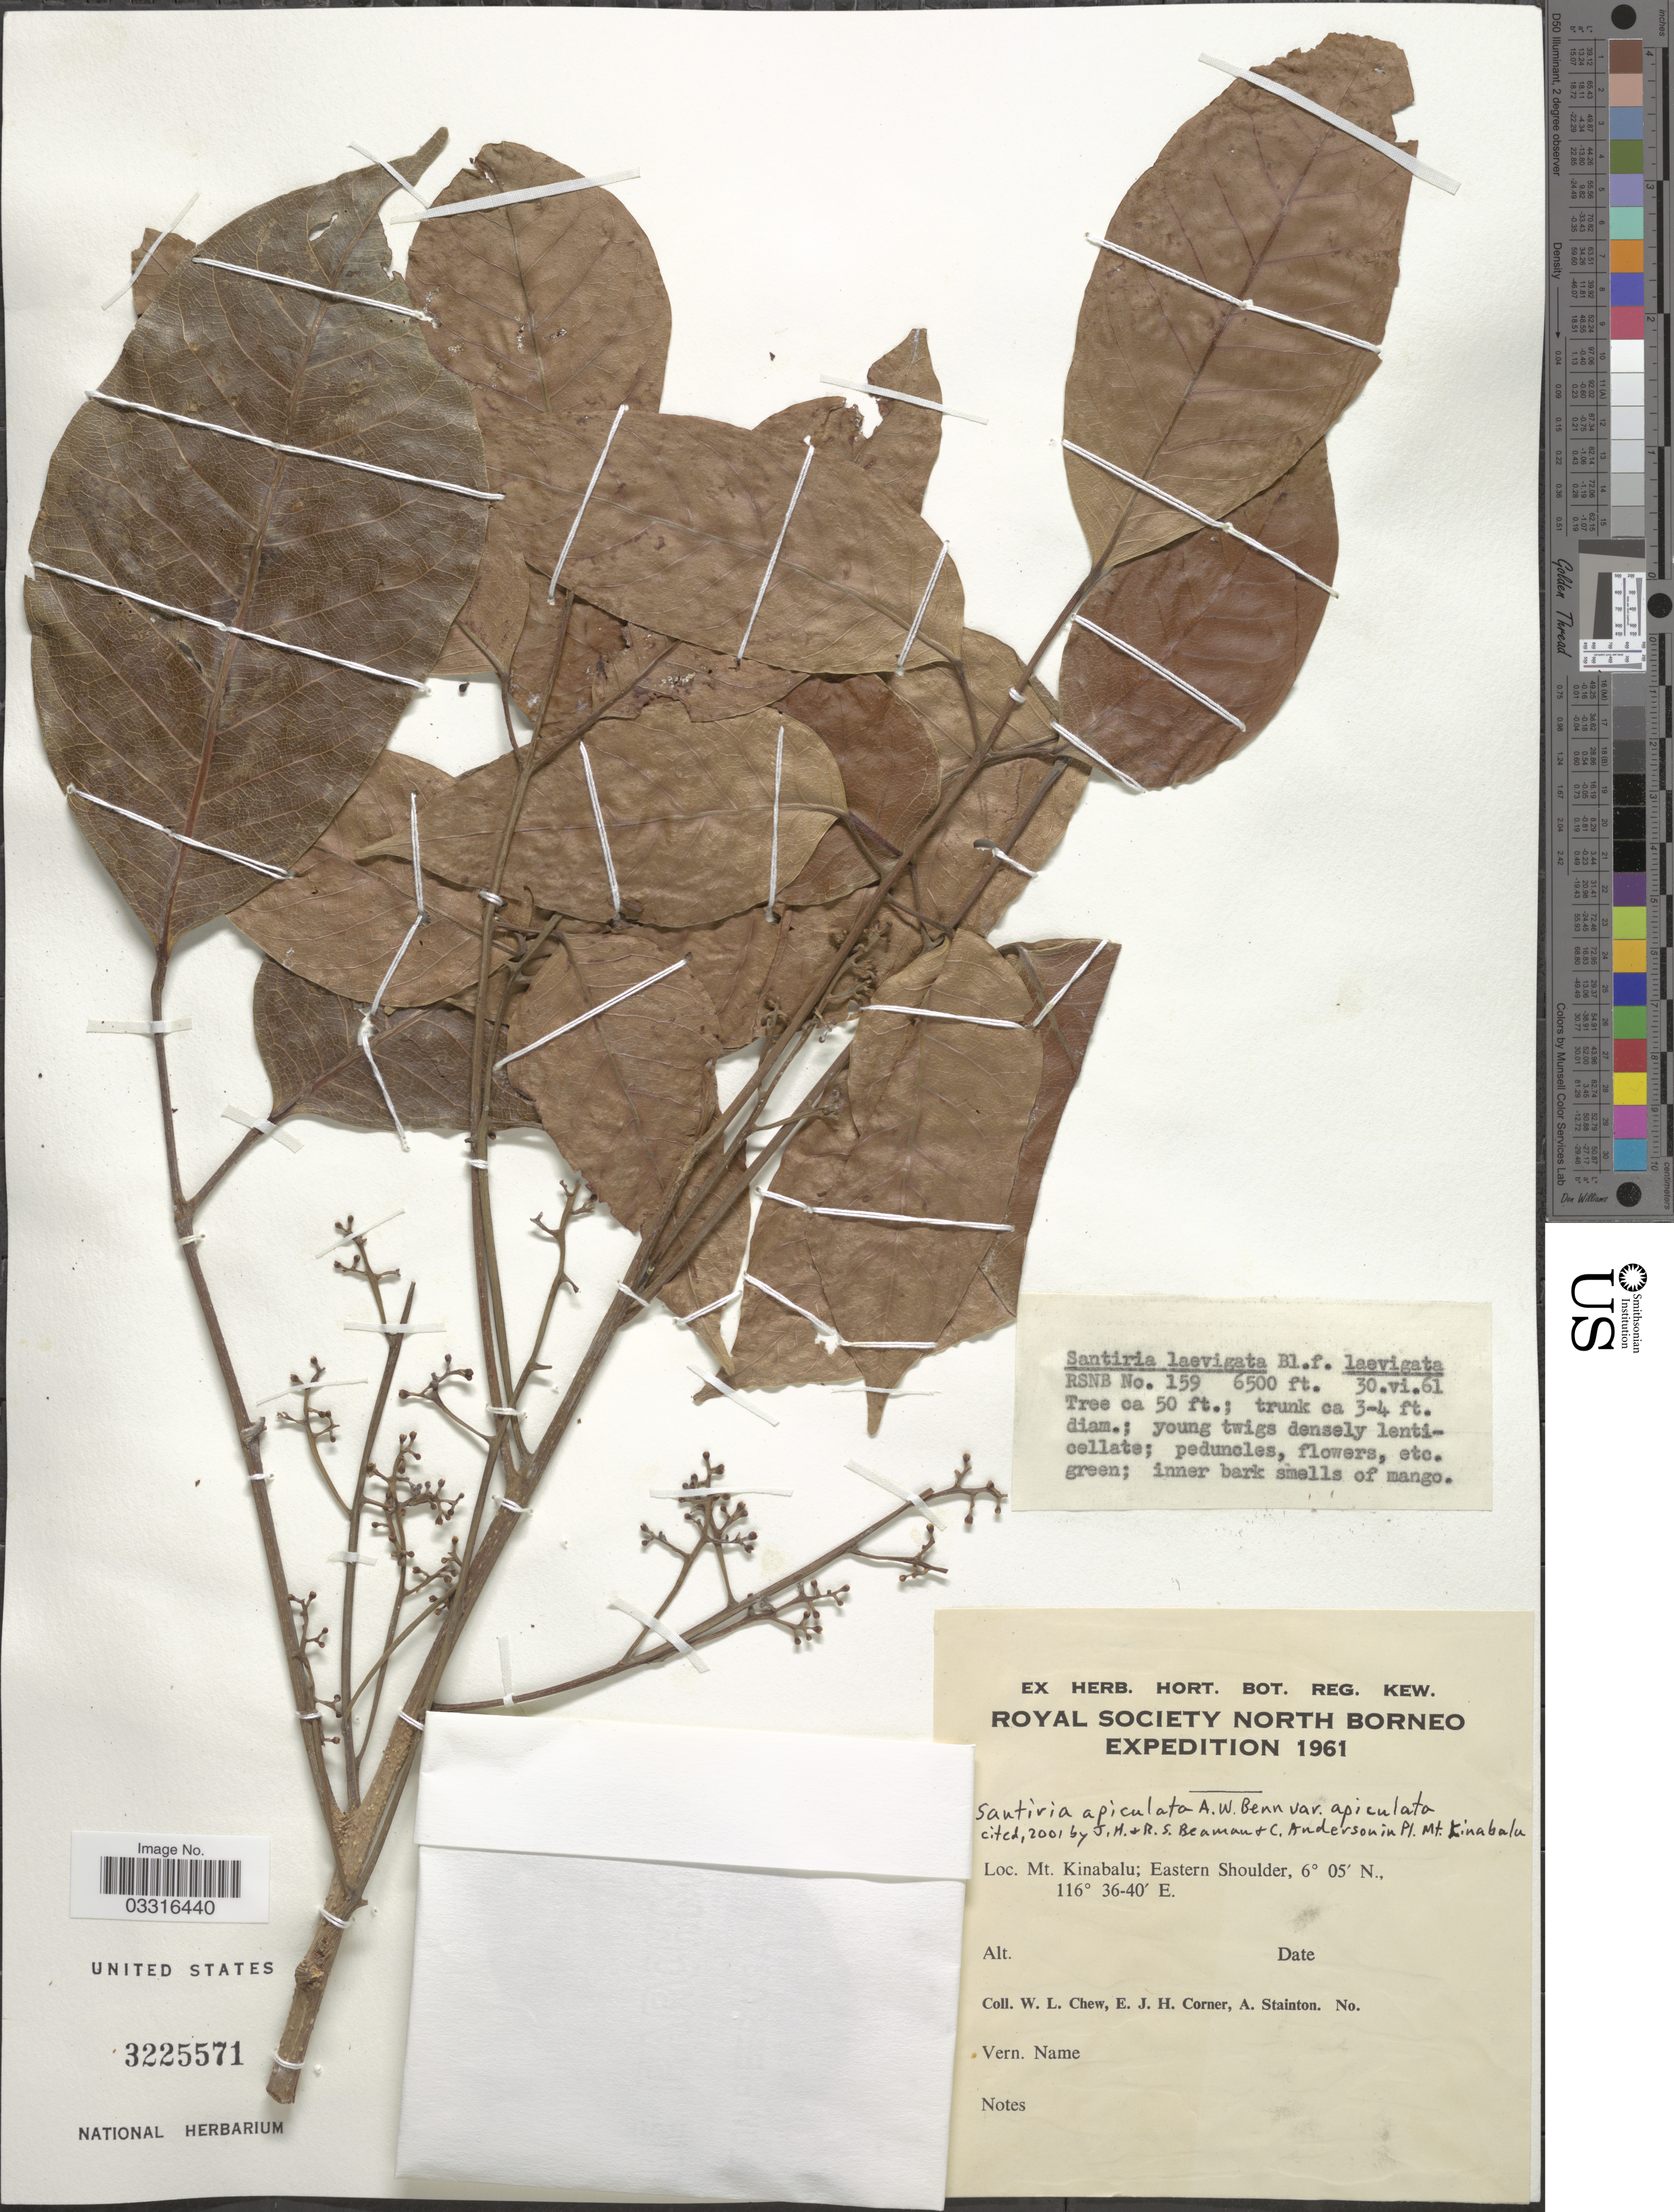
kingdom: Plantae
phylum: Tracheophyta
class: Magnoliopsida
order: Sapindales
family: Burseraceae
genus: Santiria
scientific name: Santiria apiculata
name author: A.W. Benn.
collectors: W. Chew, E. Corner & A. Stainton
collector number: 159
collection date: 1961-06-30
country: Malaysia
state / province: Sabah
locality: Mt. Kinabalu; Eastern Shoulder.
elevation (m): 1981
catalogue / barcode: US 3225571